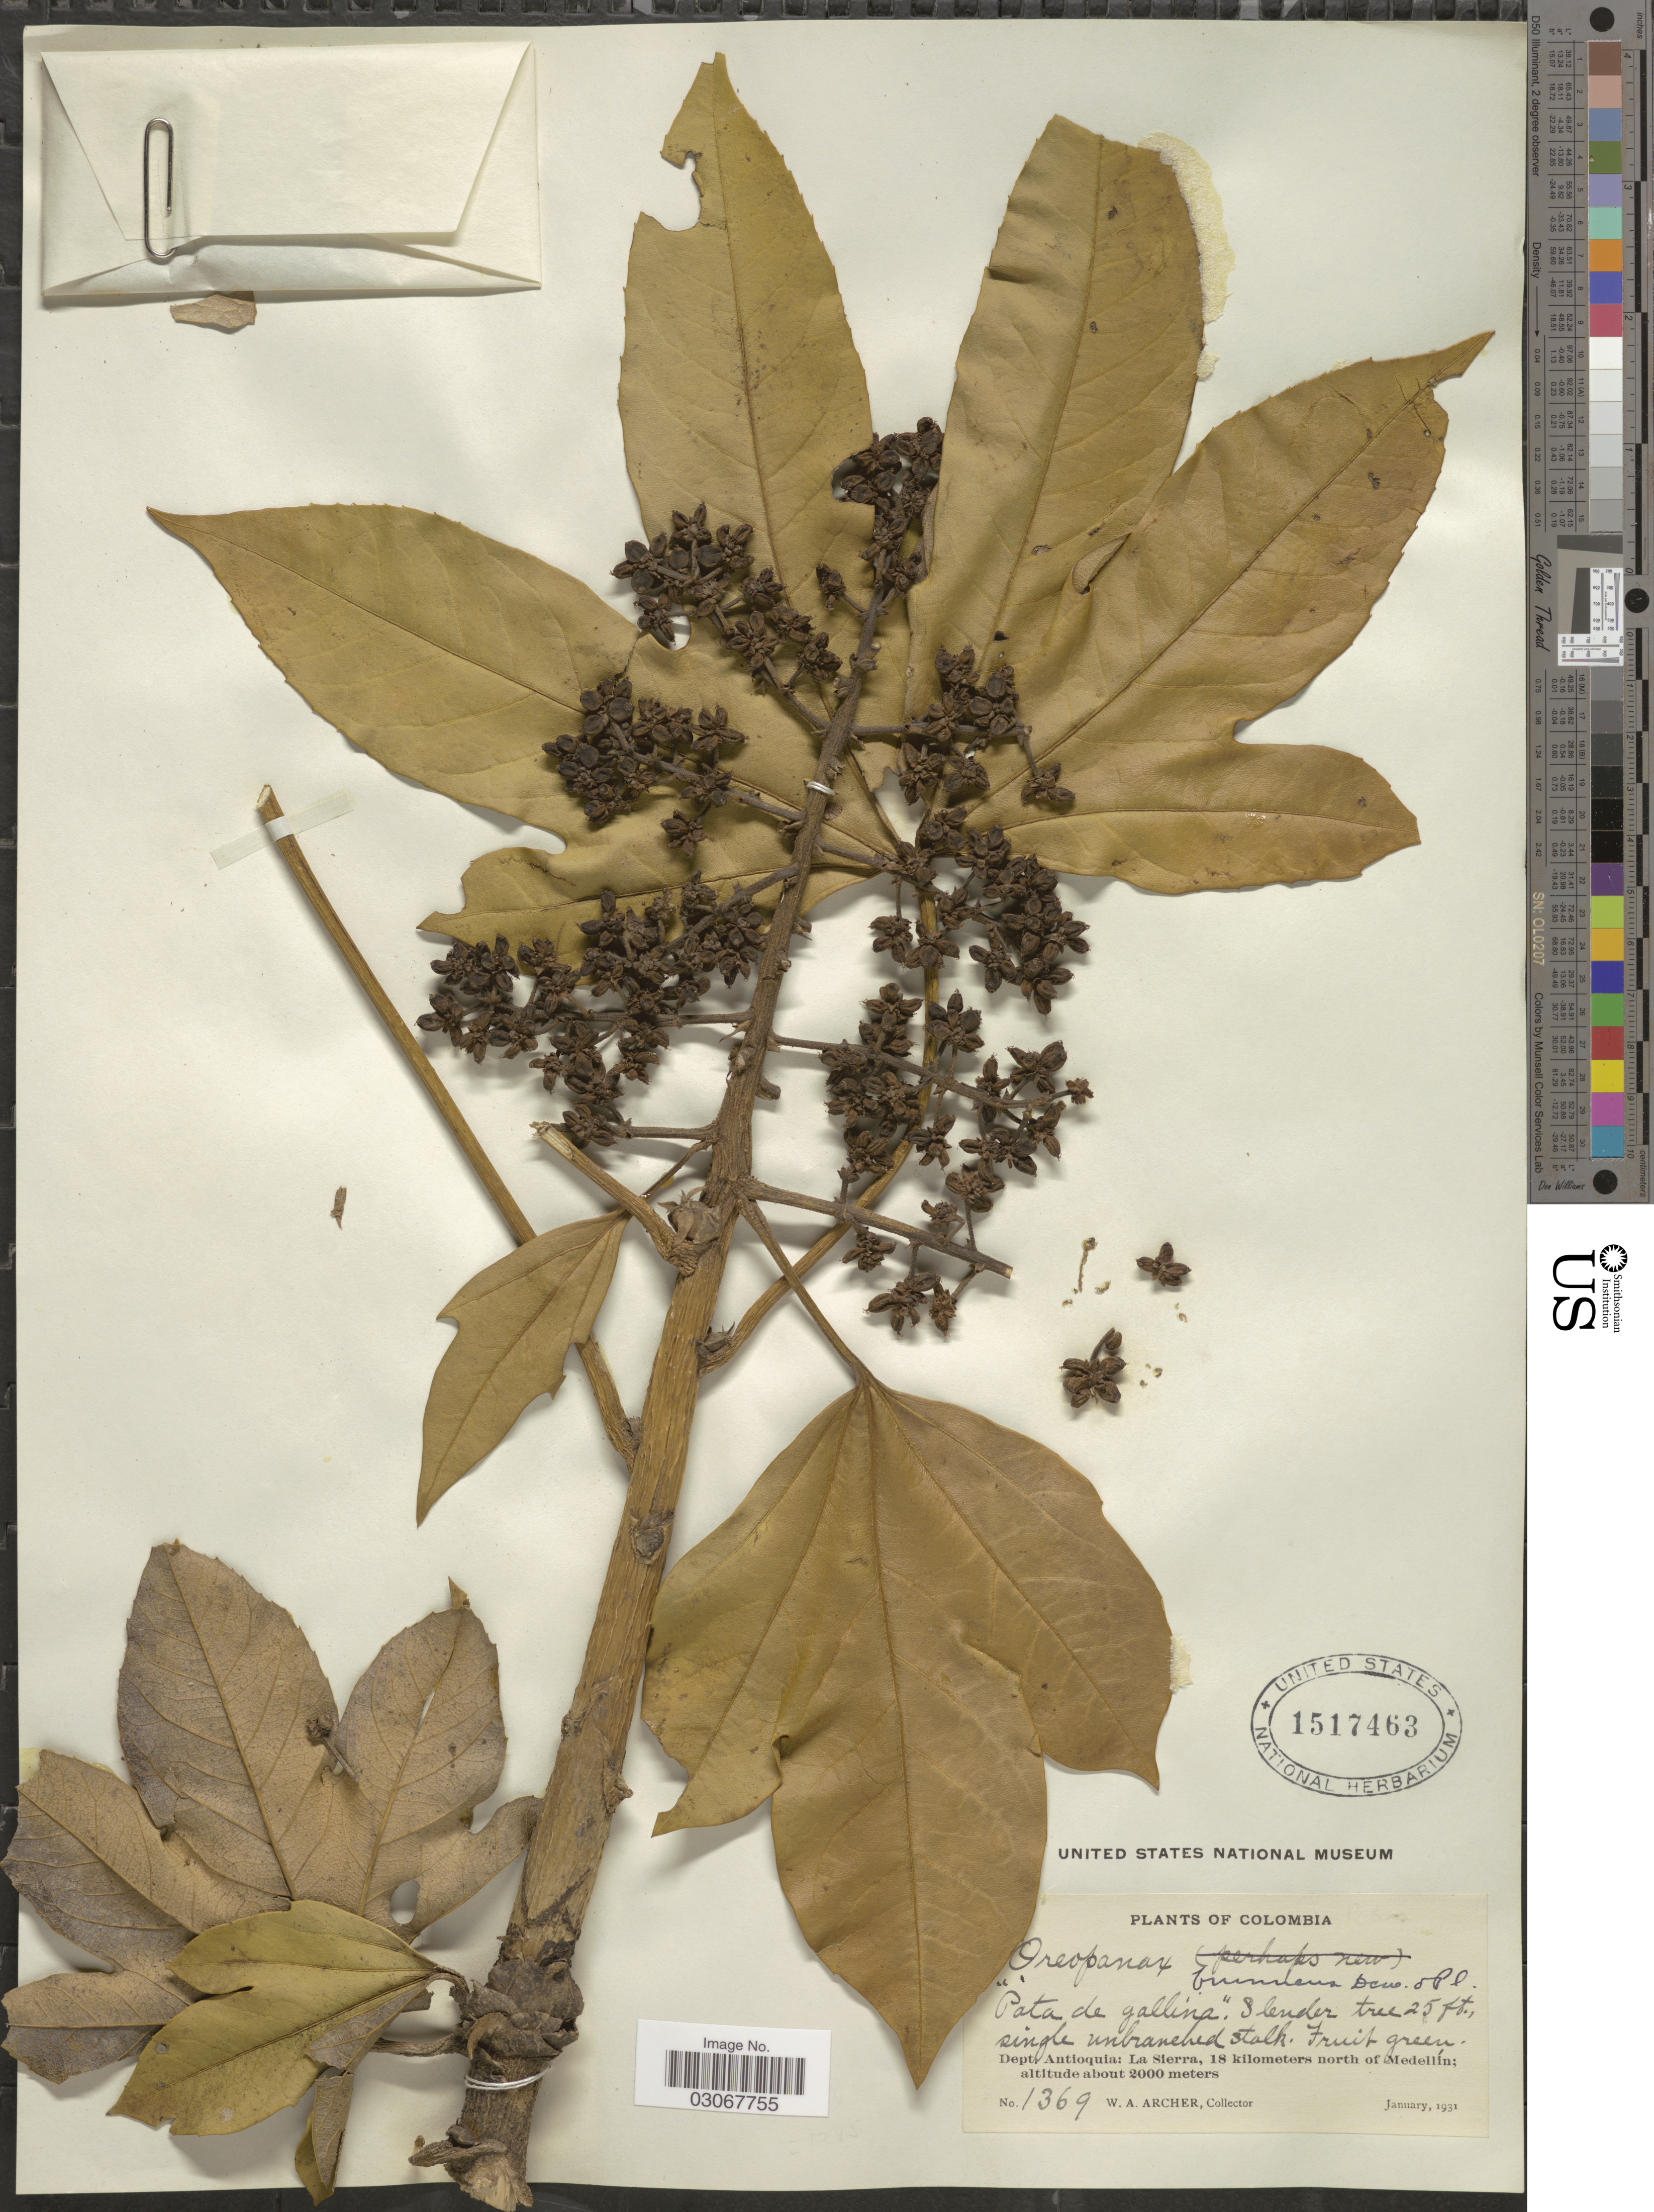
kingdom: Plantae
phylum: Tracheophyta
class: Magnoliopsida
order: Apiales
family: Araliaceae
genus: Oreopanax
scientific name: Oreopanax brunneus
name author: Decne. & Planch. ex Harms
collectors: W. Archer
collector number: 1369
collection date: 1931-01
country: Colombia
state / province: Antioquia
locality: Dept. Antioquia: La Sierra, 18 kilometers north of Medellín.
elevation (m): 2000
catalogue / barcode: US 1517463